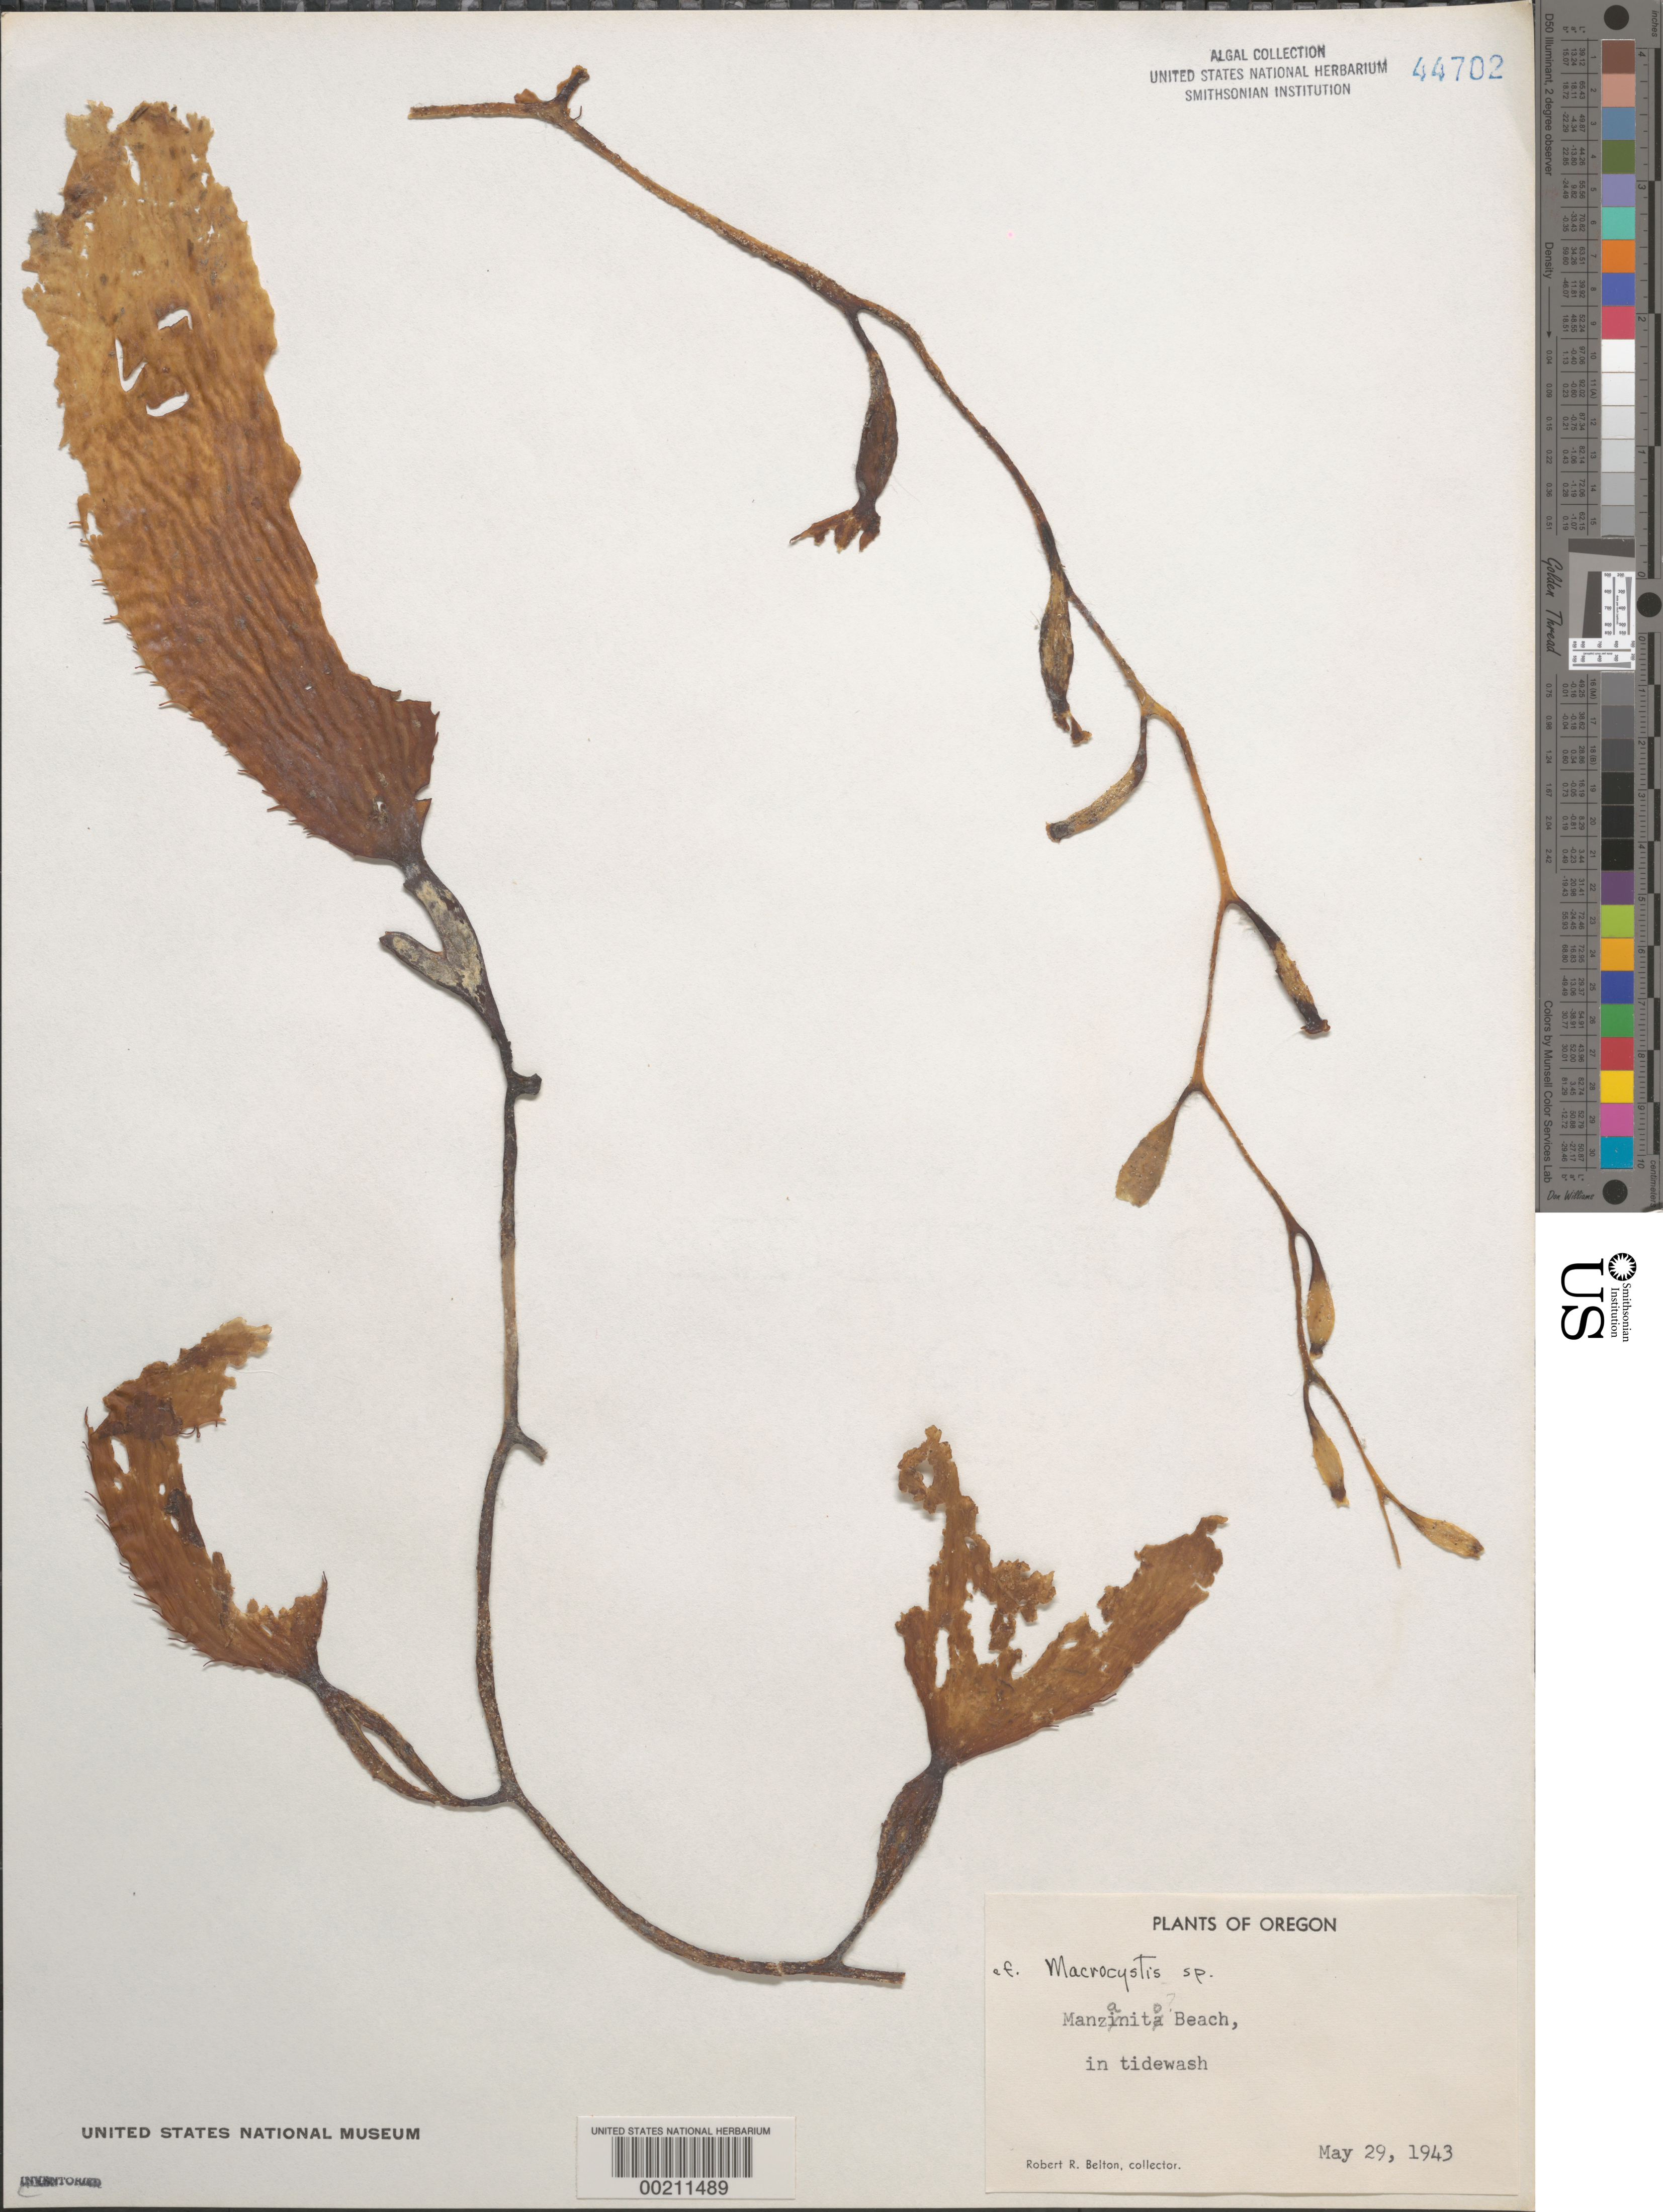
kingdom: Chromista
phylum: Ochrophyta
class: Phaeophyceae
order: Laminariales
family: Laminariaceae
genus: Macrocystis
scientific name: Macrocystis sp.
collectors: R. Belton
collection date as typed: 29 May 1943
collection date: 1943-05-29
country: United States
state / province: Oregon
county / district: Tillamook County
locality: Manzanito Beach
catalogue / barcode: US 44702